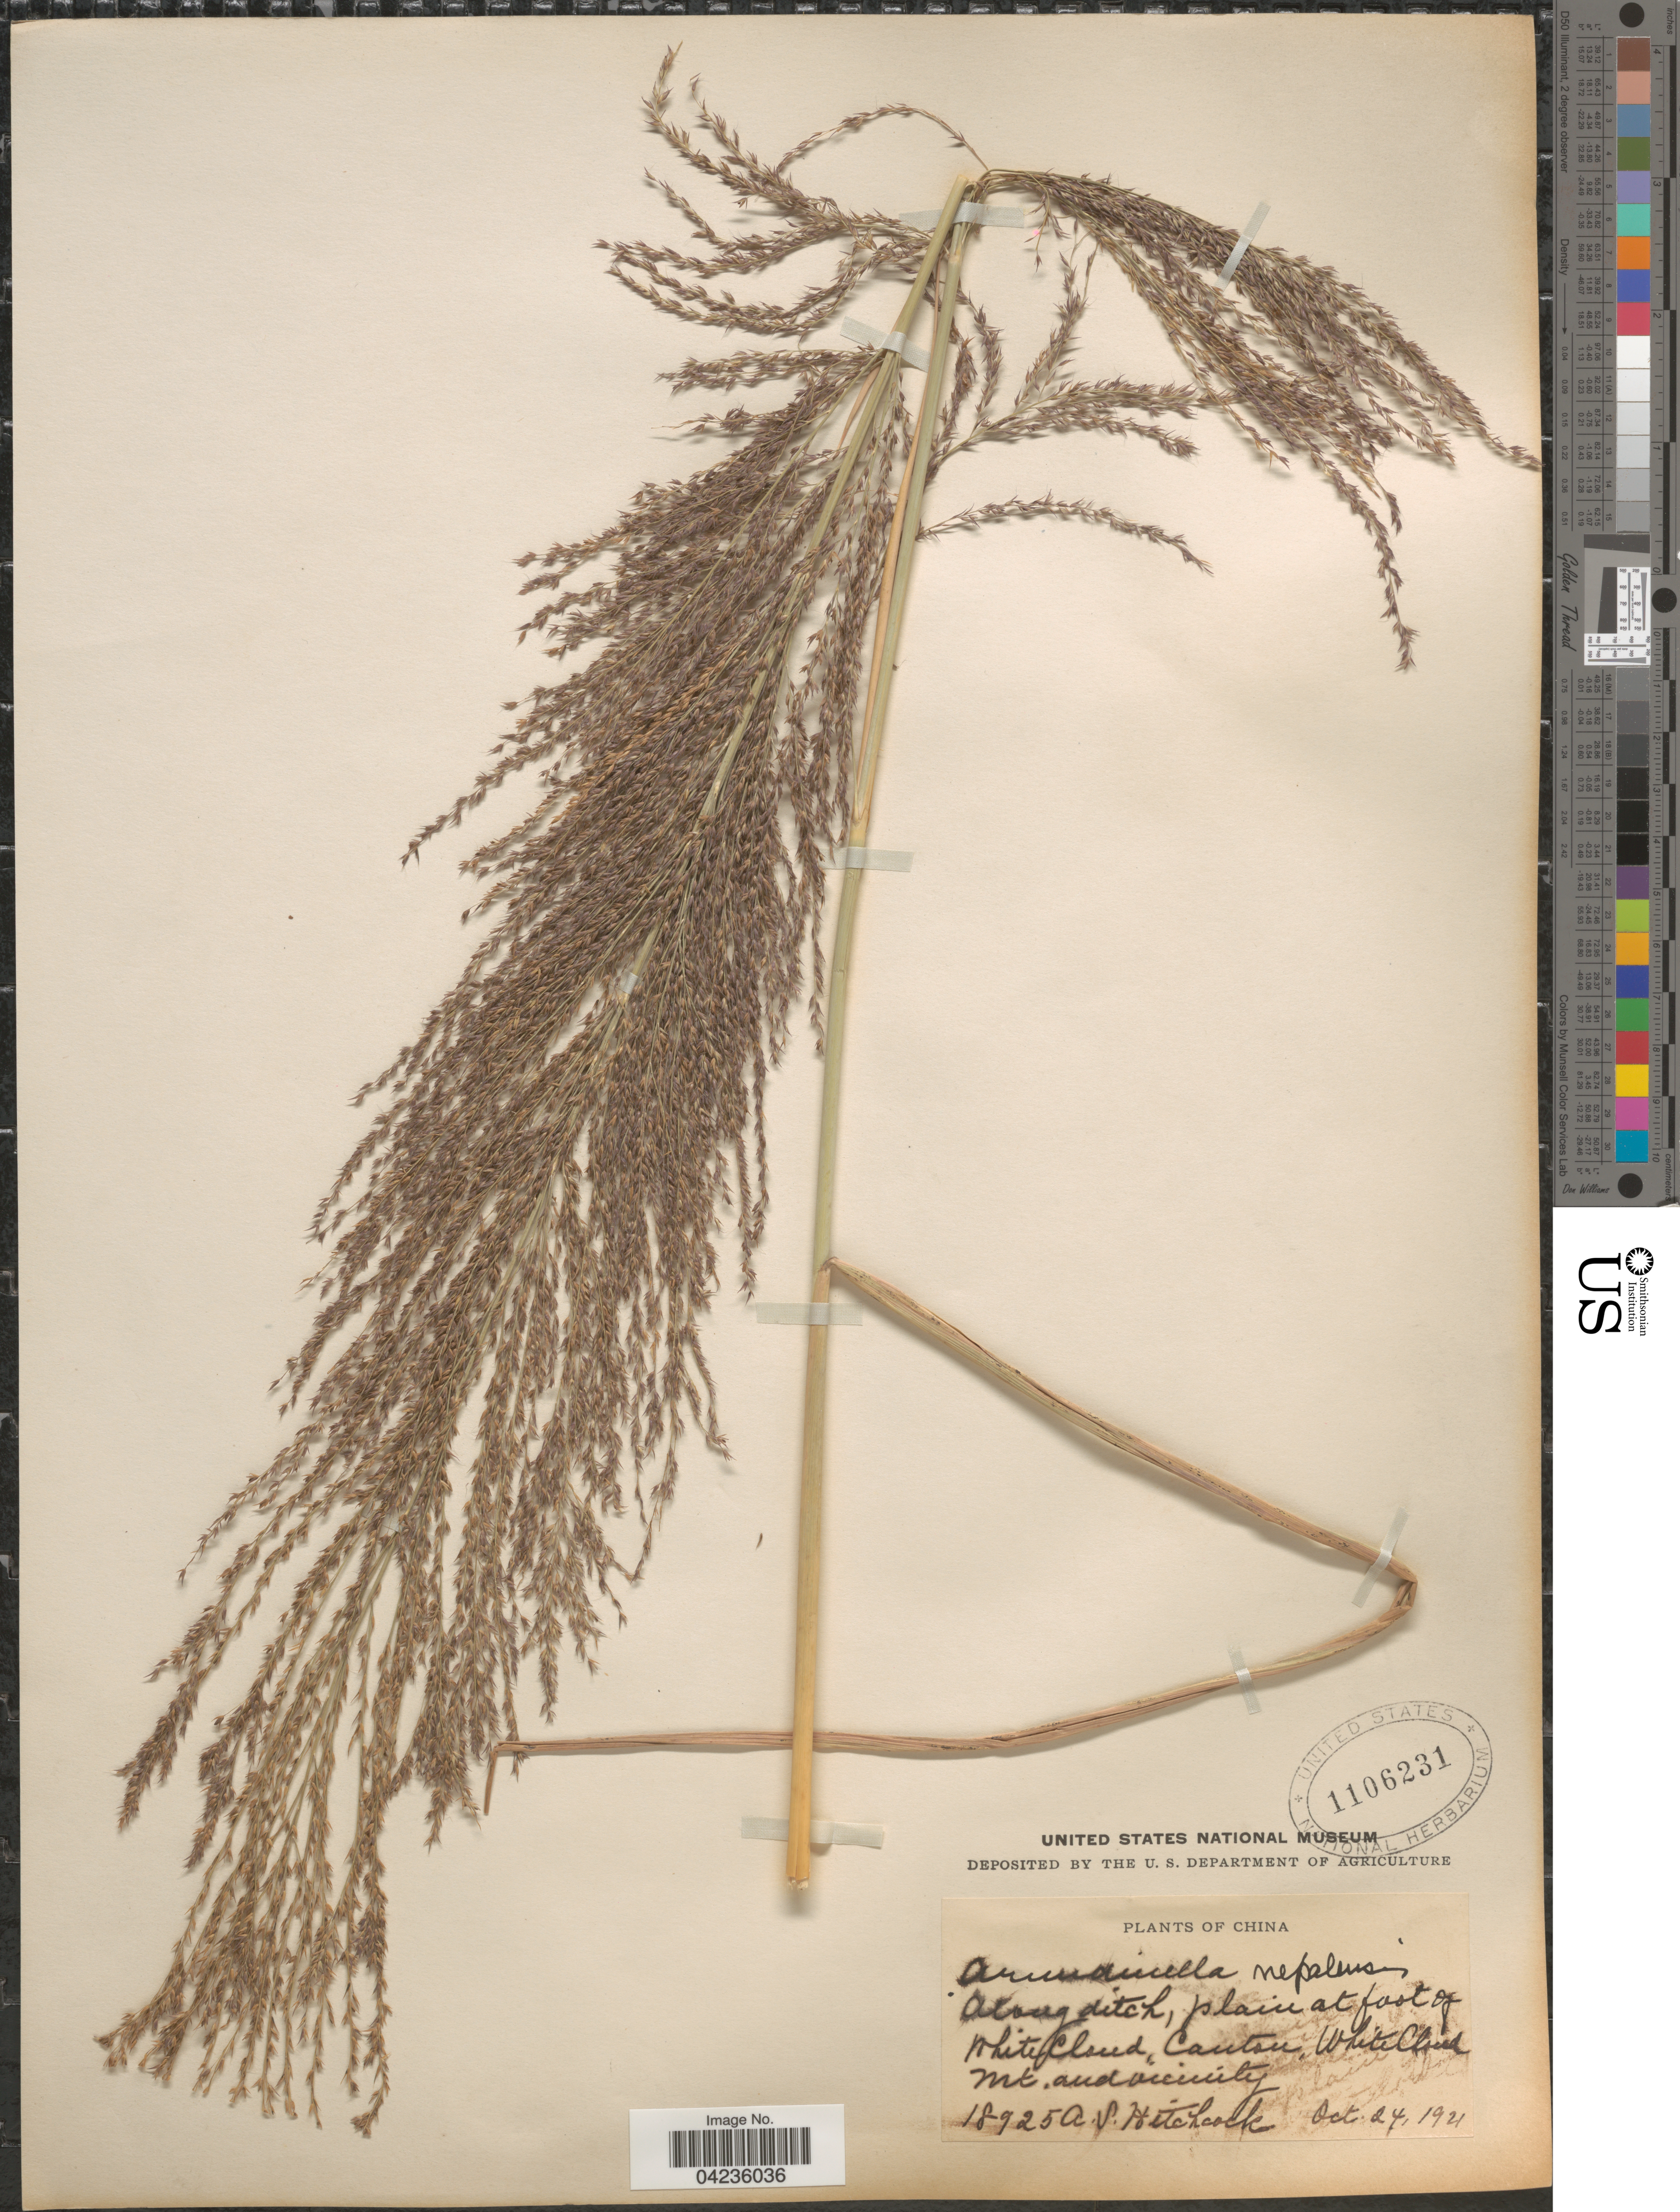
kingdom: Plantae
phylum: Tracheophyta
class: Liliopsida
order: Poales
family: Poaceae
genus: Arundinella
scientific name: Arundinella nepalensis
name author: Trin.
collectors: A. S. Hitchcock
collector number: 18925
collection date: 1921-10-24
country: China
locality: Plain at foot of White Cloud, Canton, White Cloud Mt. and vicinity.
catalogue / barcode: US 1106231